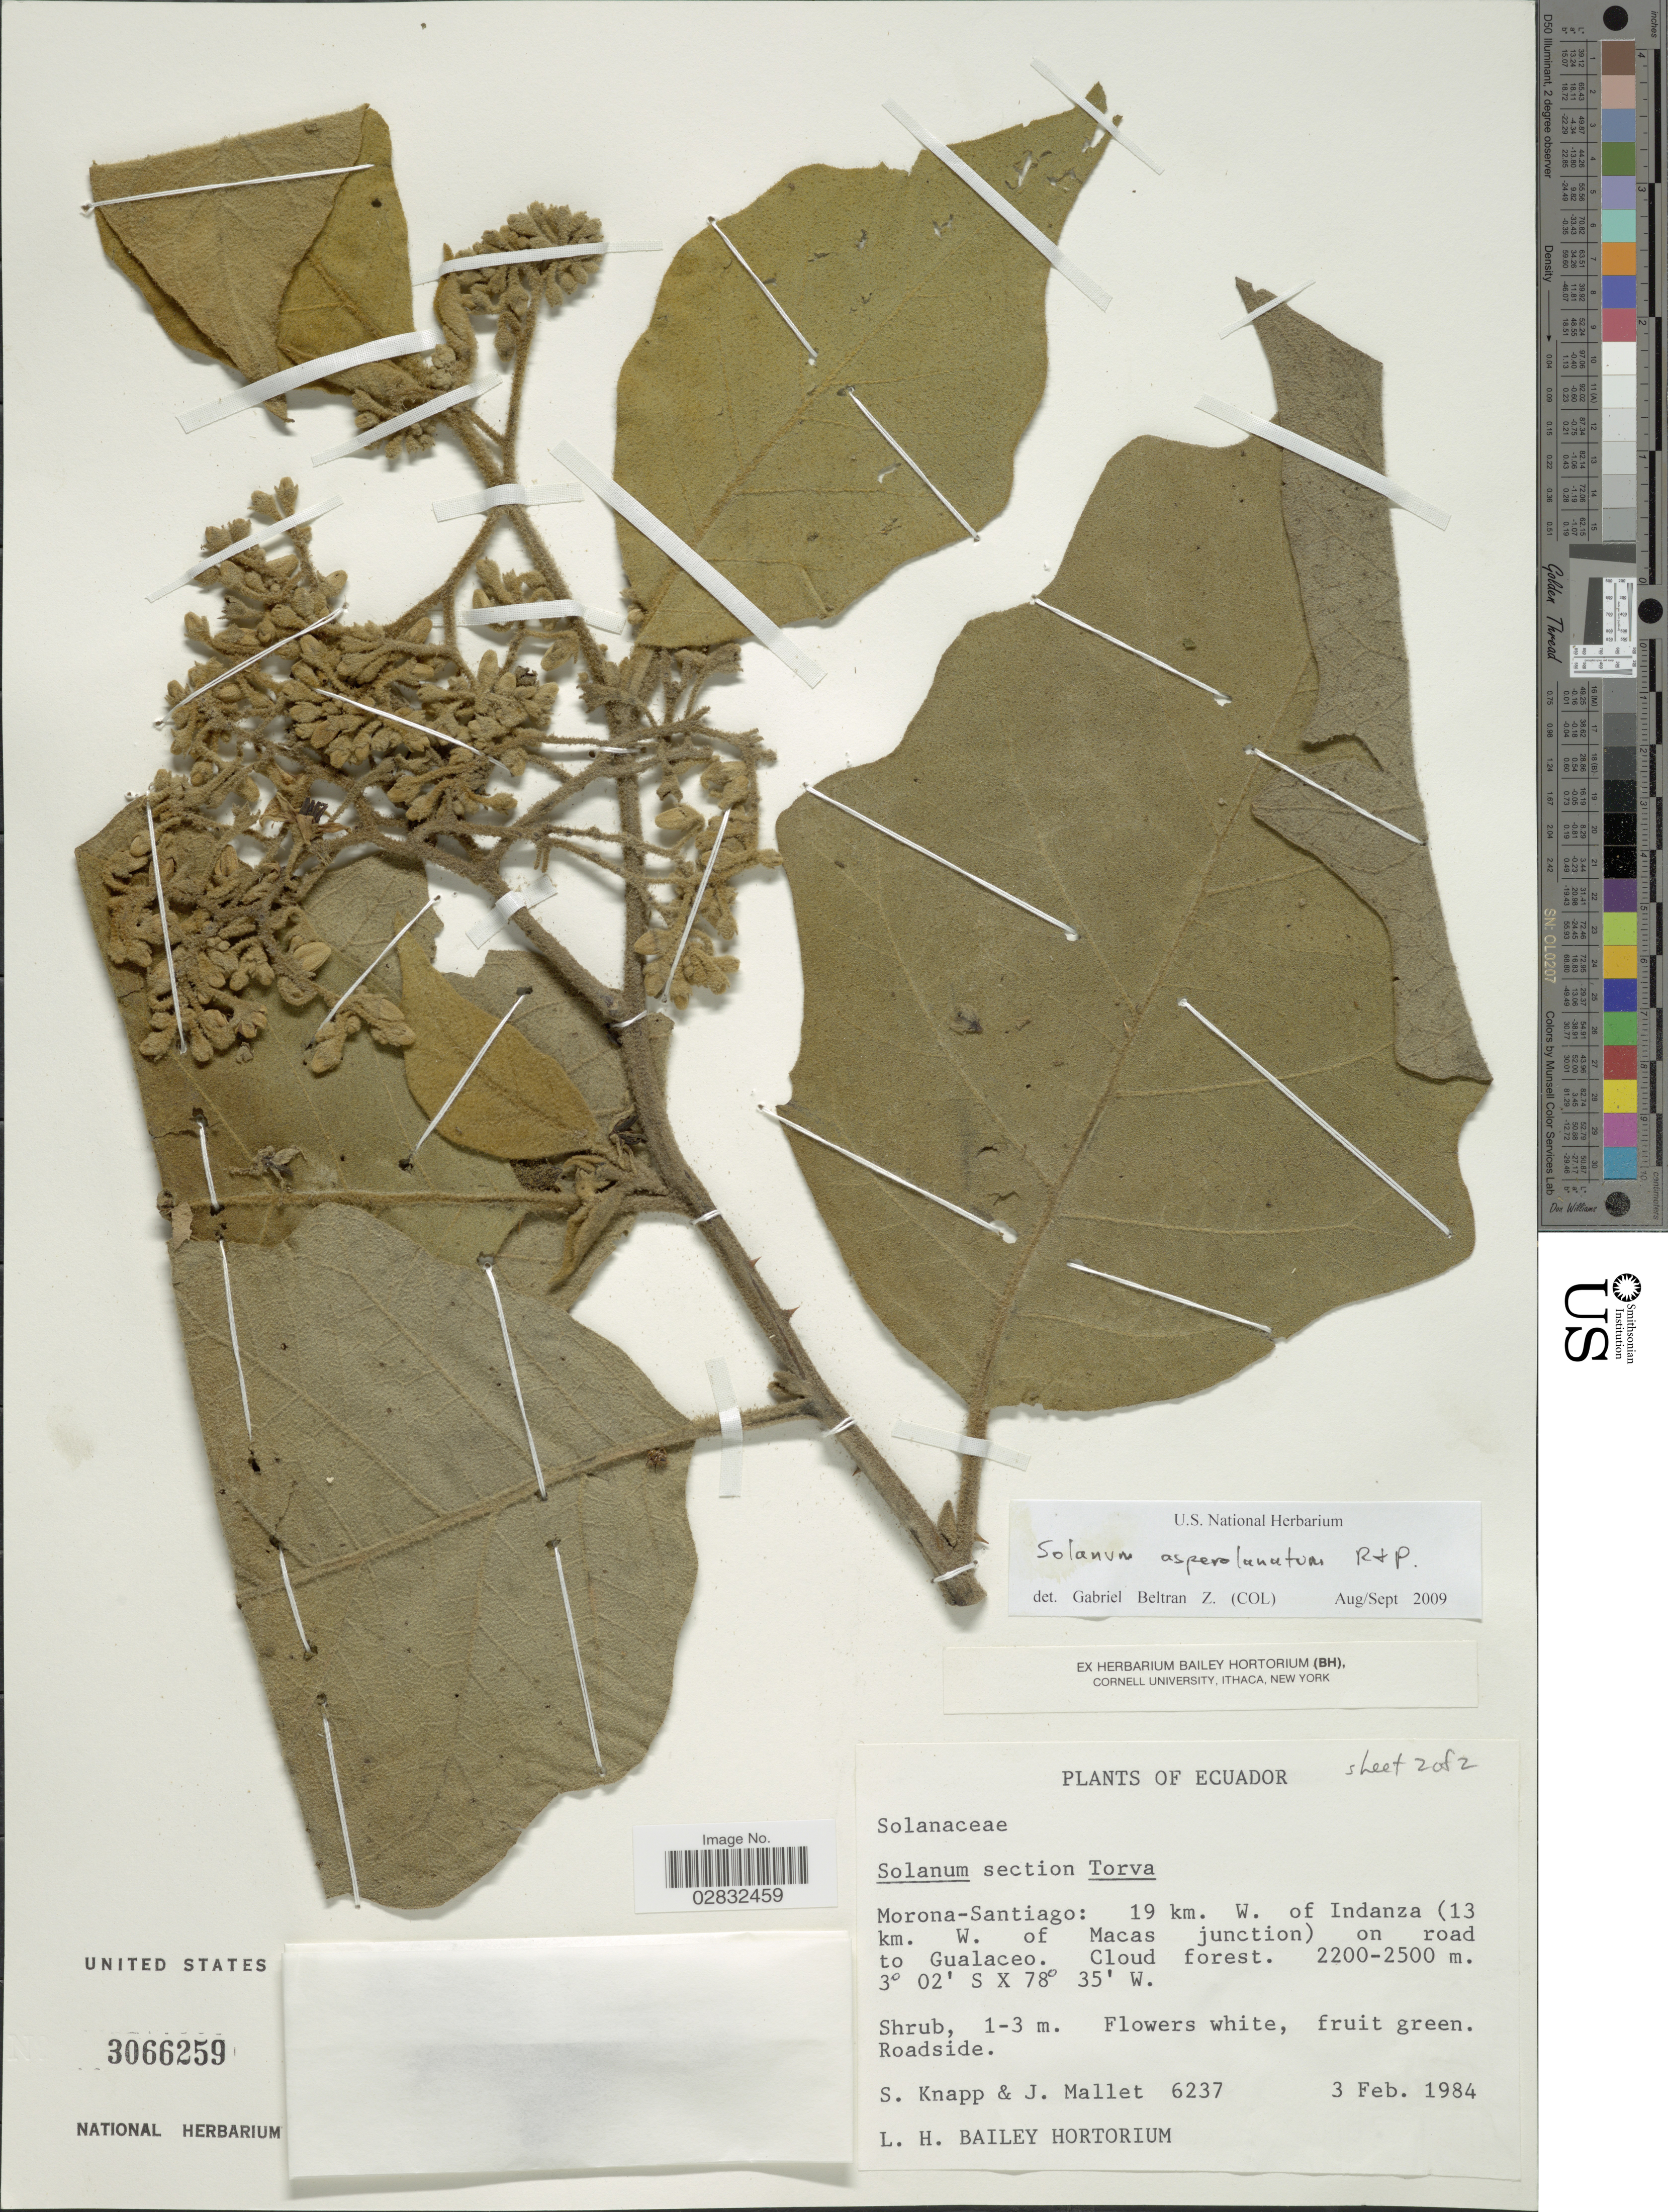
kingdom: Plantae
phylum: Tracheophyta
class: Magnoliopsida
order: Solanales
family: Solanaceae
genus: Solanum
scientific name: Solanum asperolatum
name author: Ruiz & Pav.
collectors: S. Knapp & J. Mallet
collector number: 6237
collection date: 1984-02-03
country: Ecuador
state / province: Morona-Santiago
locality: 19 km. W. of Indanza (13 km. W. of Macas junction) on road to Gualaceo.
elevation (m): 2200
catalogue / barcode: US 3066259